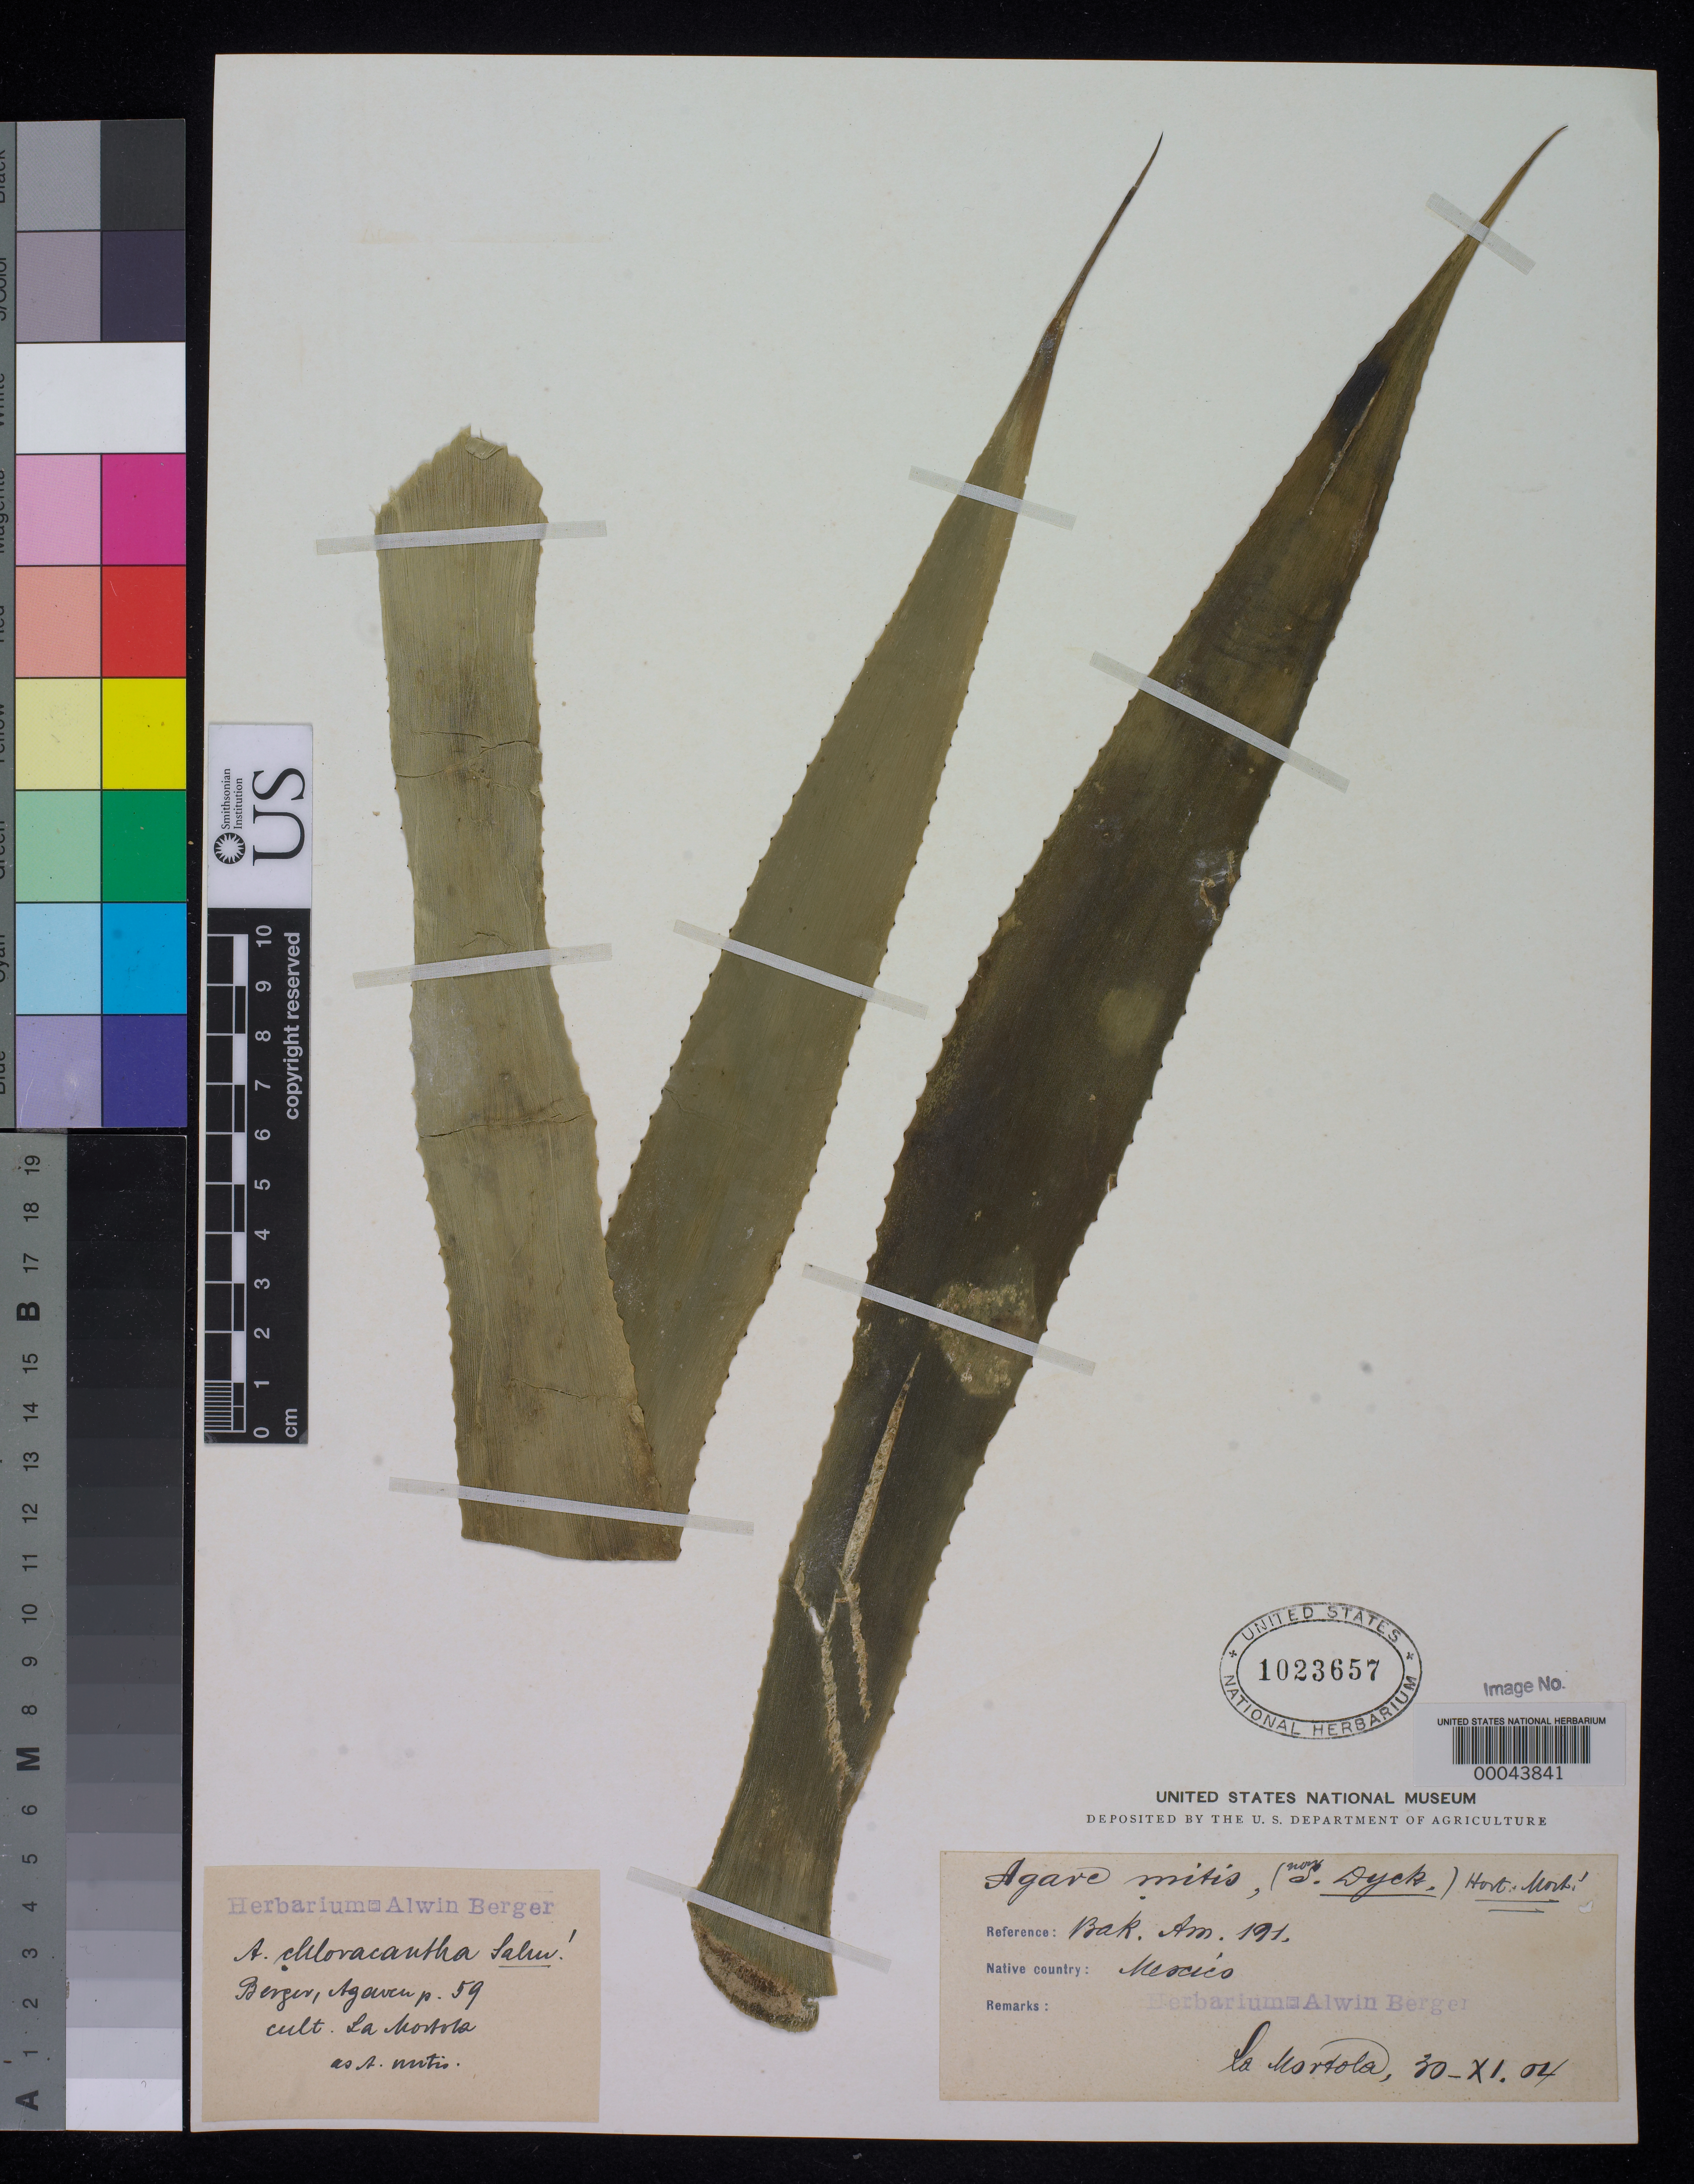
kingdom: Plantae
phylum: Tracheophyta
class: Liliopsida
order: Asparagales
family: Asparagaceae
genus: Agave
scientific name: Agave chloracantha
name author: Salm-Dyck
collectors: ex herb. A. Berger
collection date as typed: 30 Nov 1904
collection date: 1904-11-30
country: Mexico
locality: E of Monserrat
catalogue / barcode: US 1023657